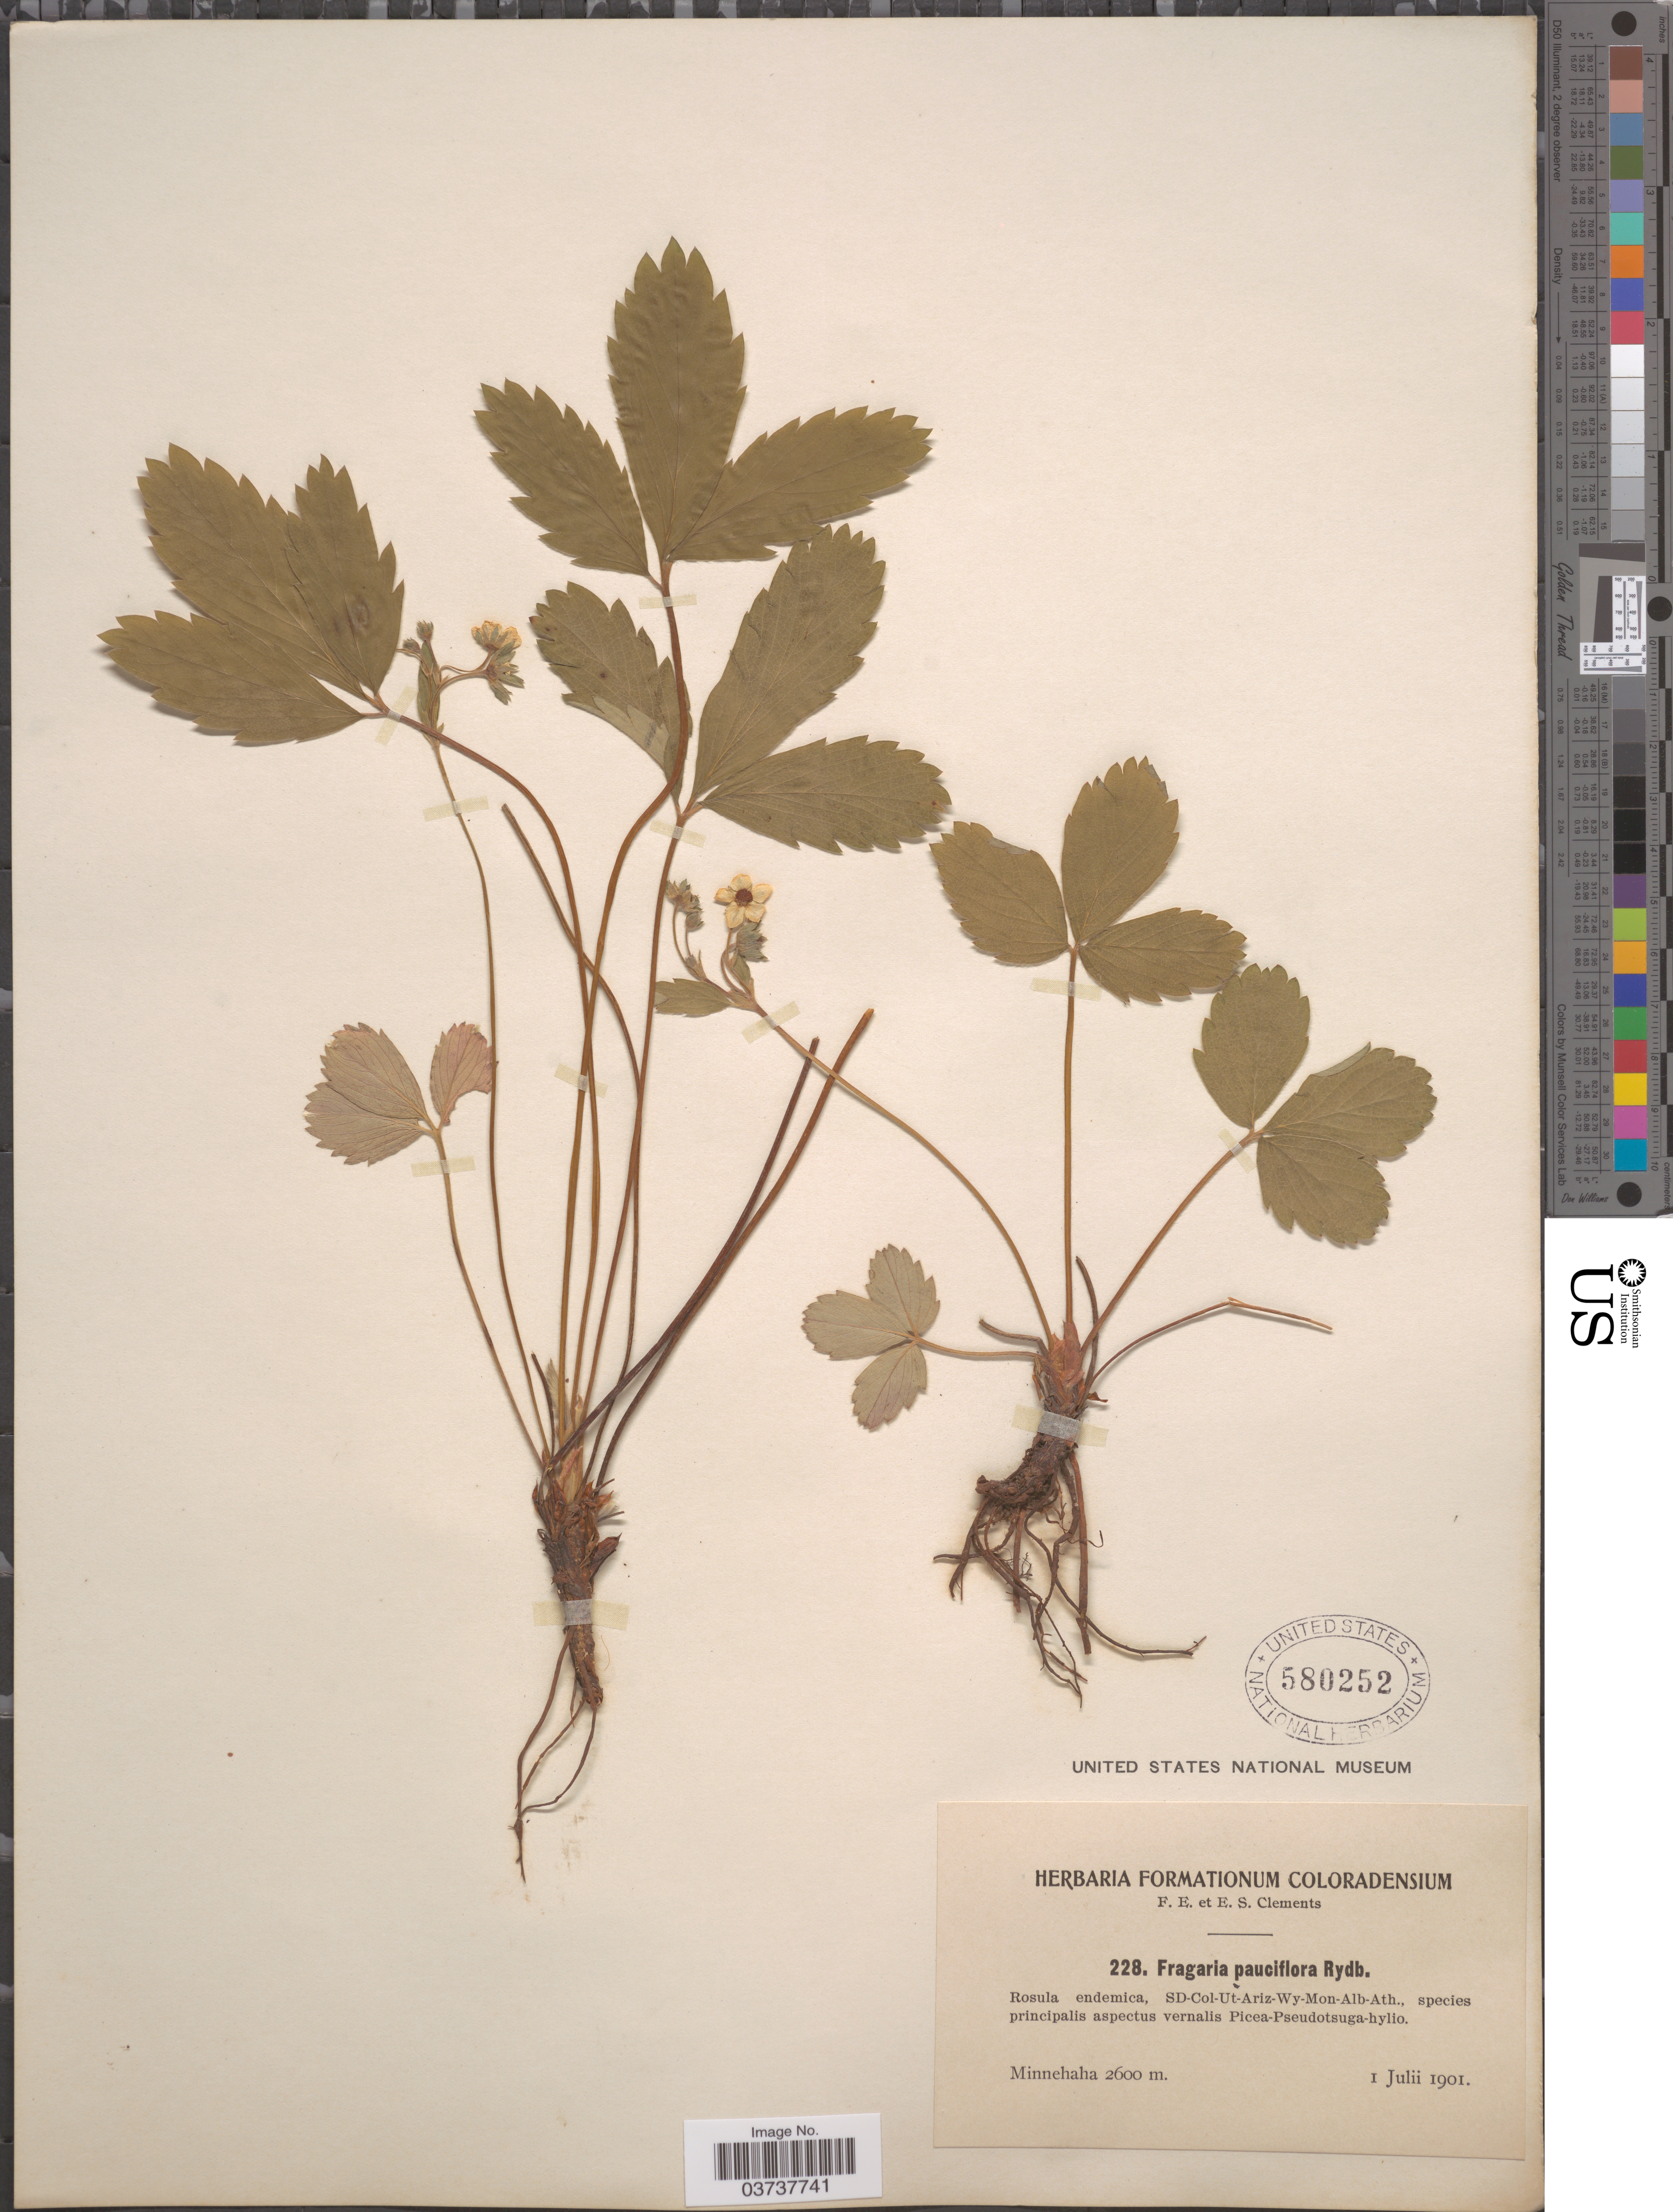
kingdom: Plantae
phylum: Tracheophyta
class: Magnoliopsida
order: Rosales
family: Rosaceae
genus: Fragaria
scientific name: Fragaria virginiana subsp. glauca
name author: (S. Watson) Staudt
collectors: F. E. Clements & E. S. Clements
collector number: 228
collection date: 1901-07-01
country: United States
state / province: Colorado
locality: Minnehaha.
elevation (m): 2600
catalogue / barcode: US 580252